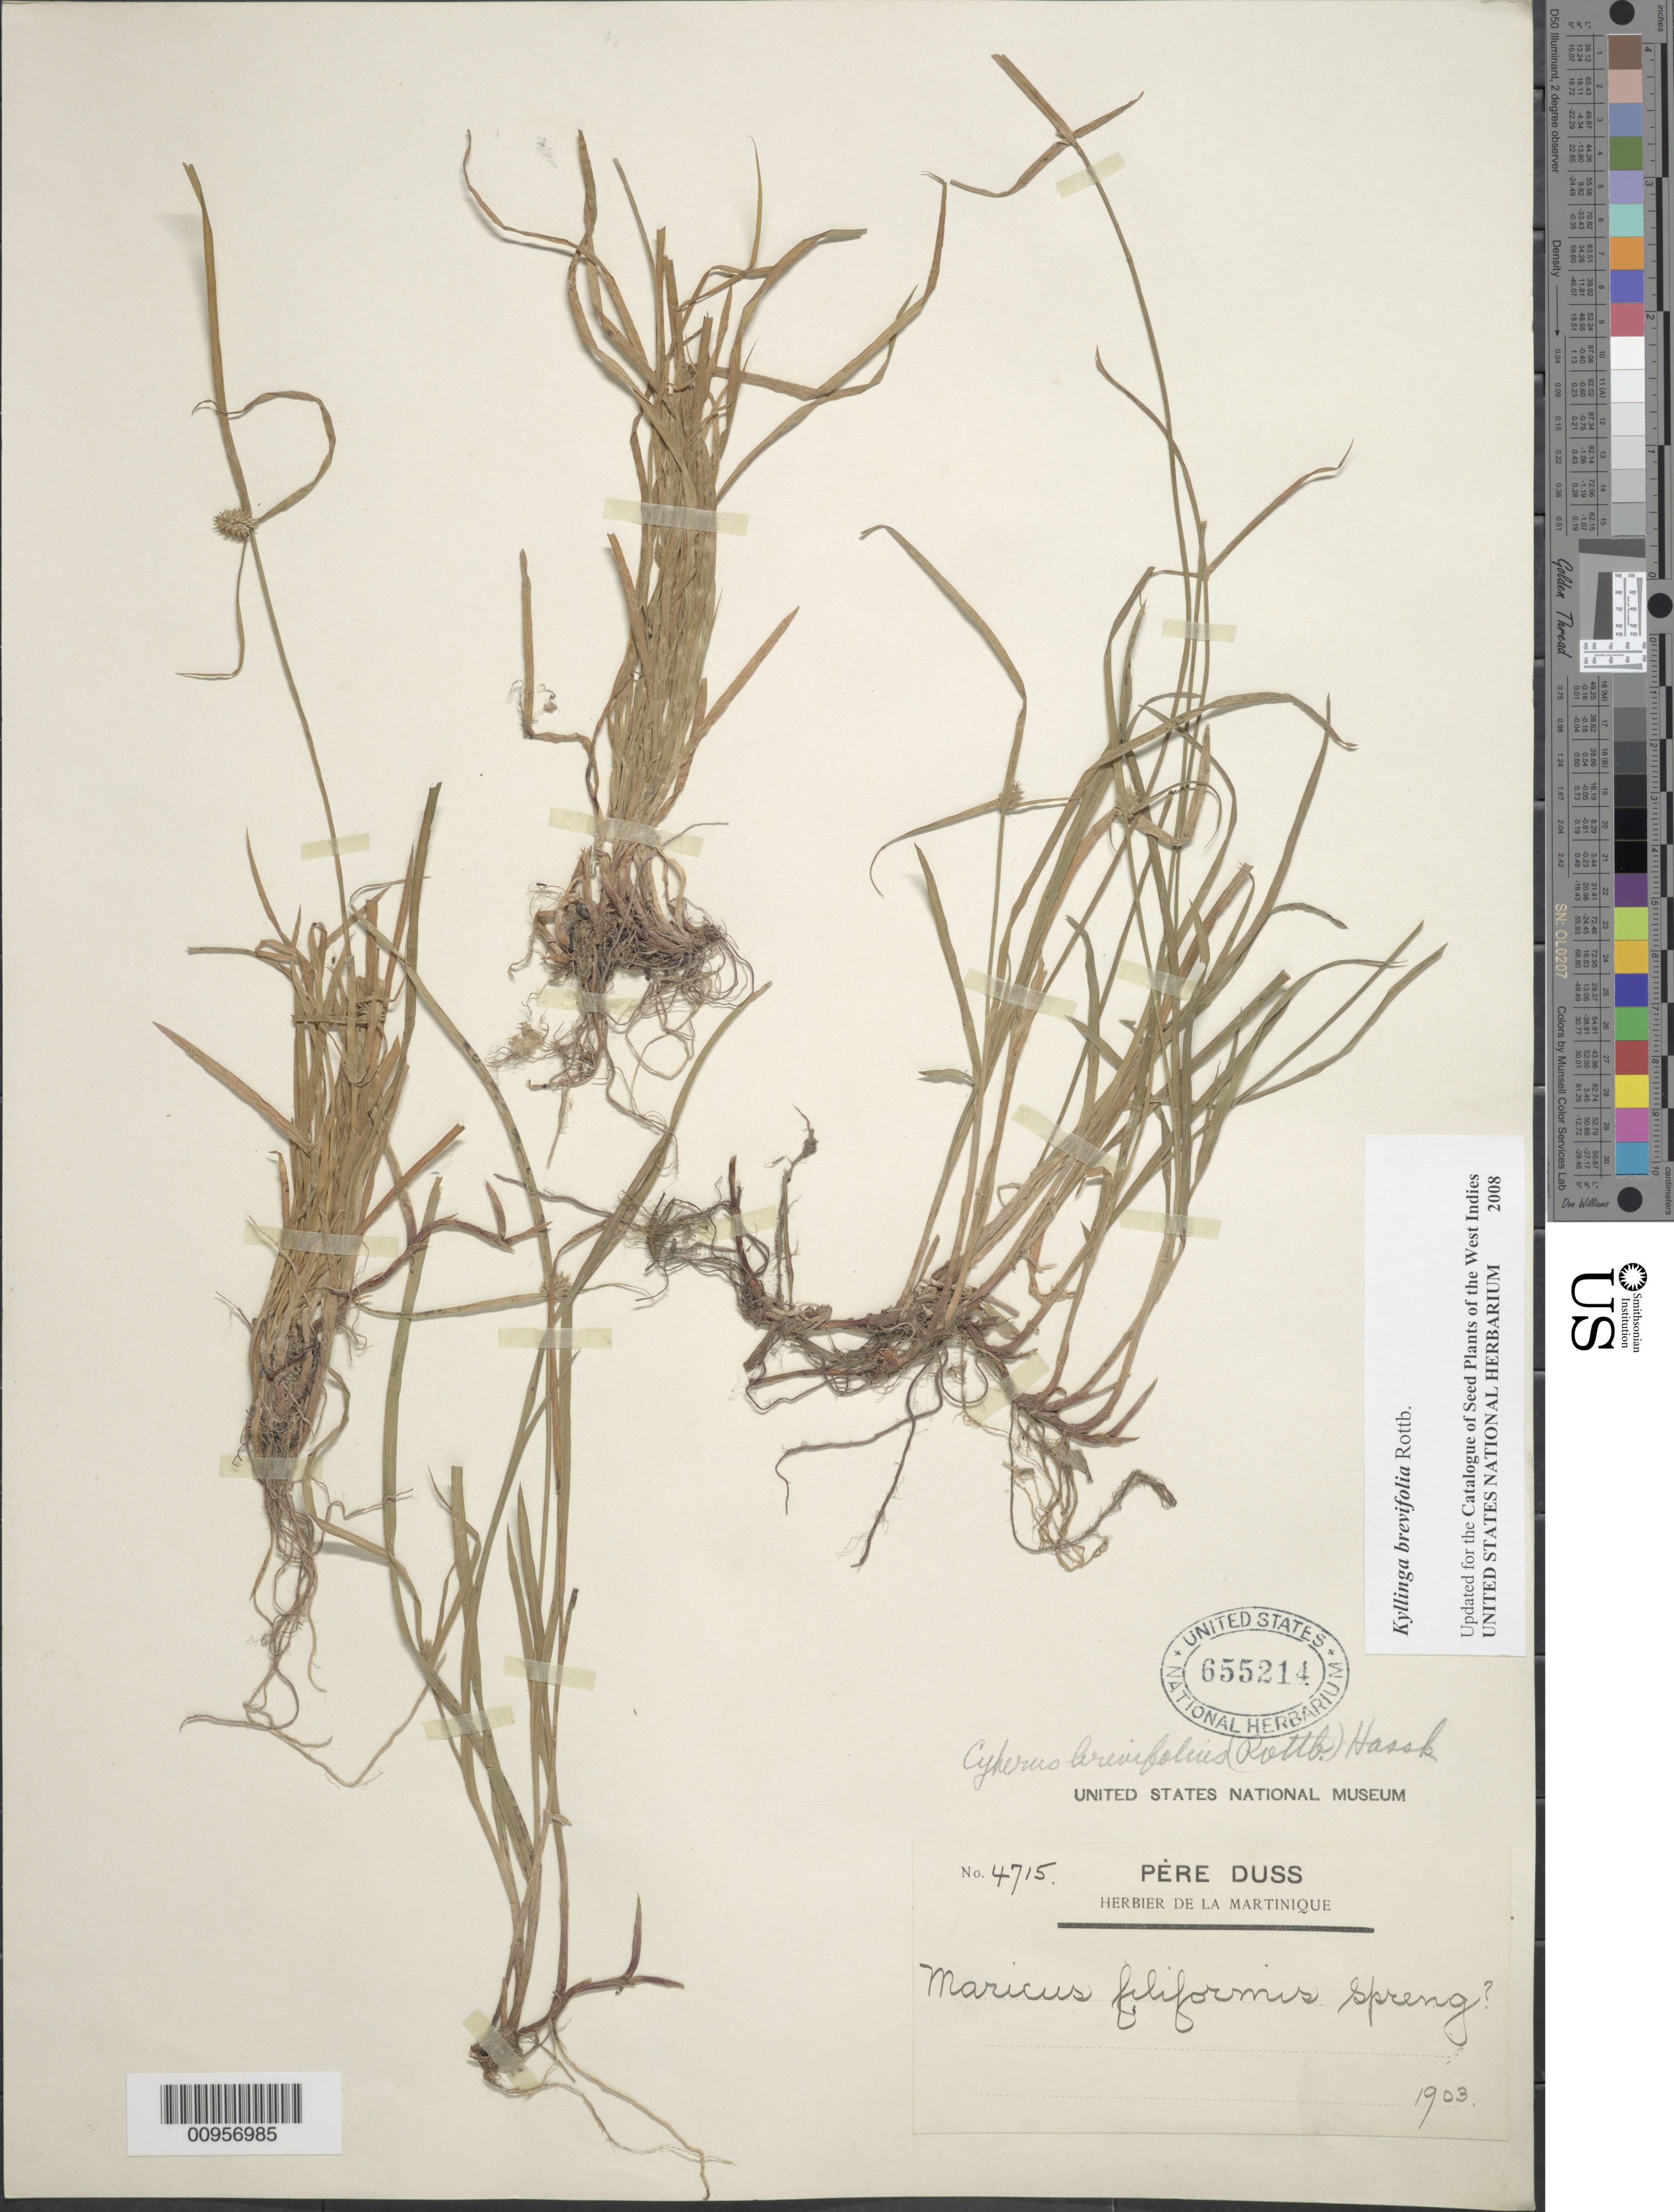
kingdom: Plantae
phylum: Tracheophyta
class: Liliopsida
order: Poales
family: Cyperaceae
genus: Cyperus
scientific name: Cyperus brevifolius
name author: (Rottb.) Hassk.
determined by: Strong, M. T., (US), Smithsonian Institution - National Museum of Natural History (UNITED STATES)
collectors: Père Duss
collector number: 4715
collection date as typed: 1903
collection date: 1903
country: Martinique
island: Martinique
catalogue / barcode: US 655214